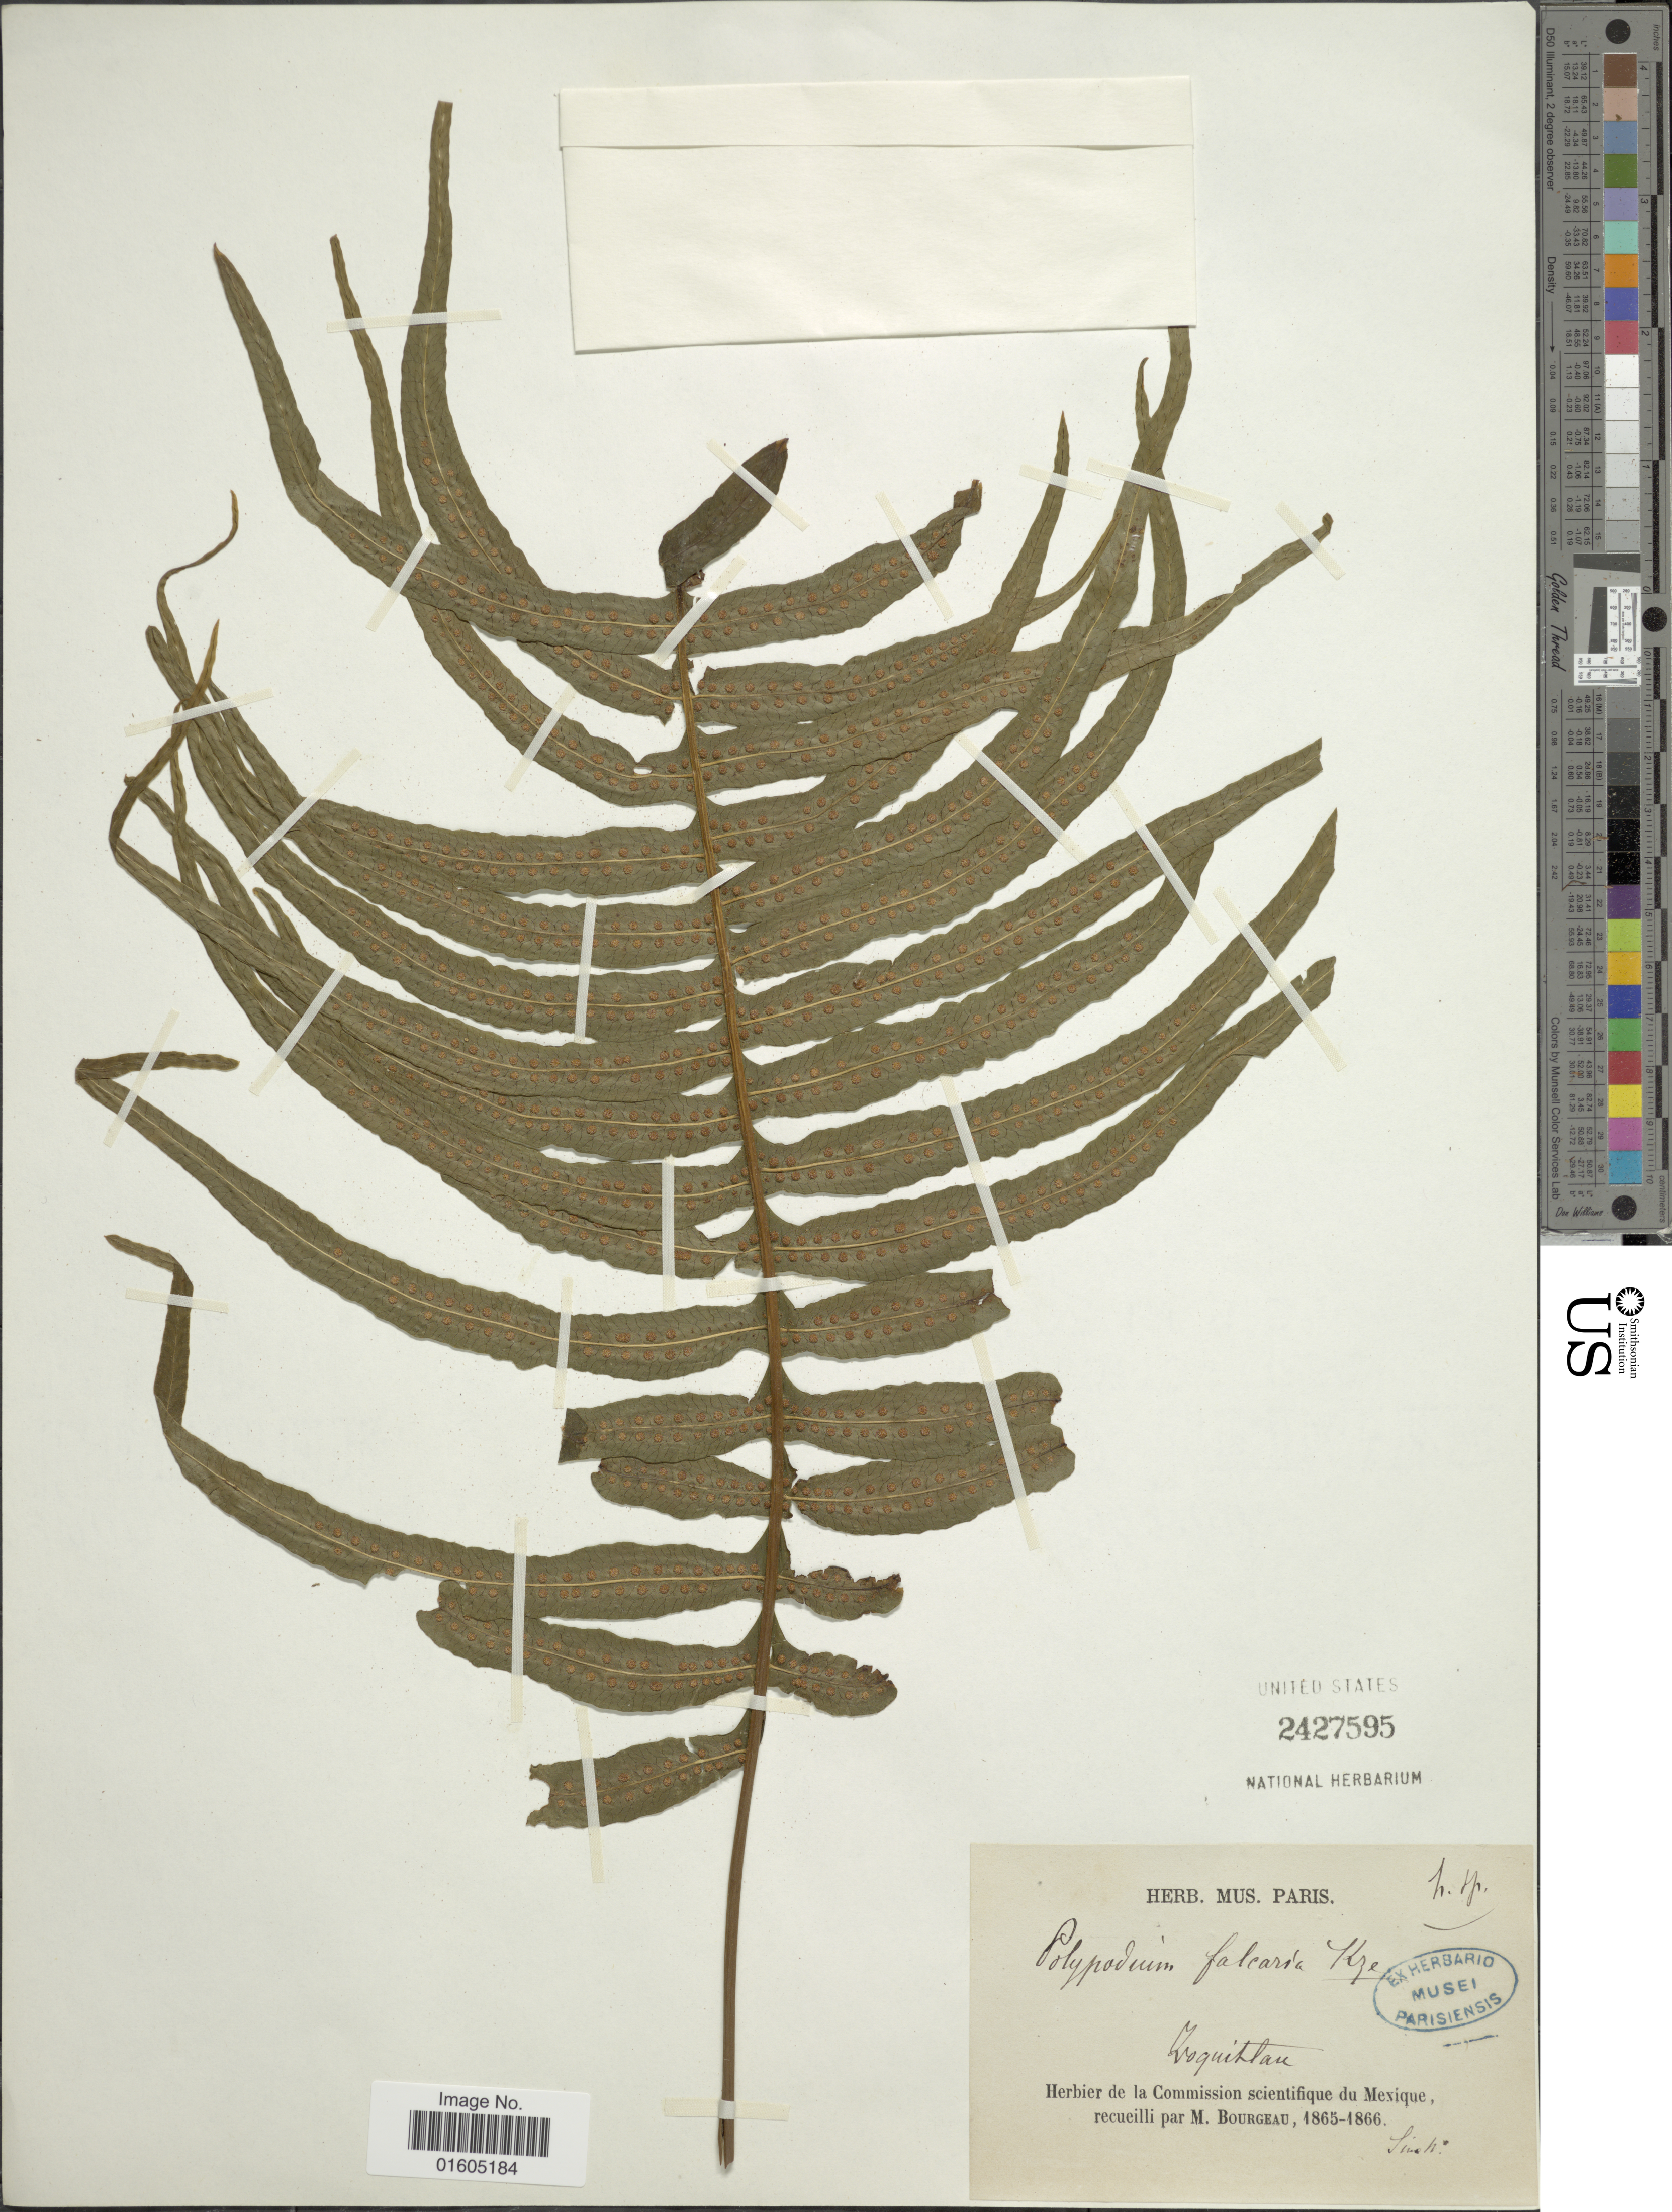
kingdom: Plantae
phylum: Tracheophyta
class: Polypodiopsida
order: Polypodiales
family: Polypodiaceae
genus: Serpocaulon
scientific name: Serpocaulon loriceum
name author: (L.) A.R. Sm.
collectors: M. Bourgeau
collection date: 1865/1866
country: Mexico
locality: Zoquitlan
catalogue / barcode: US 2427595